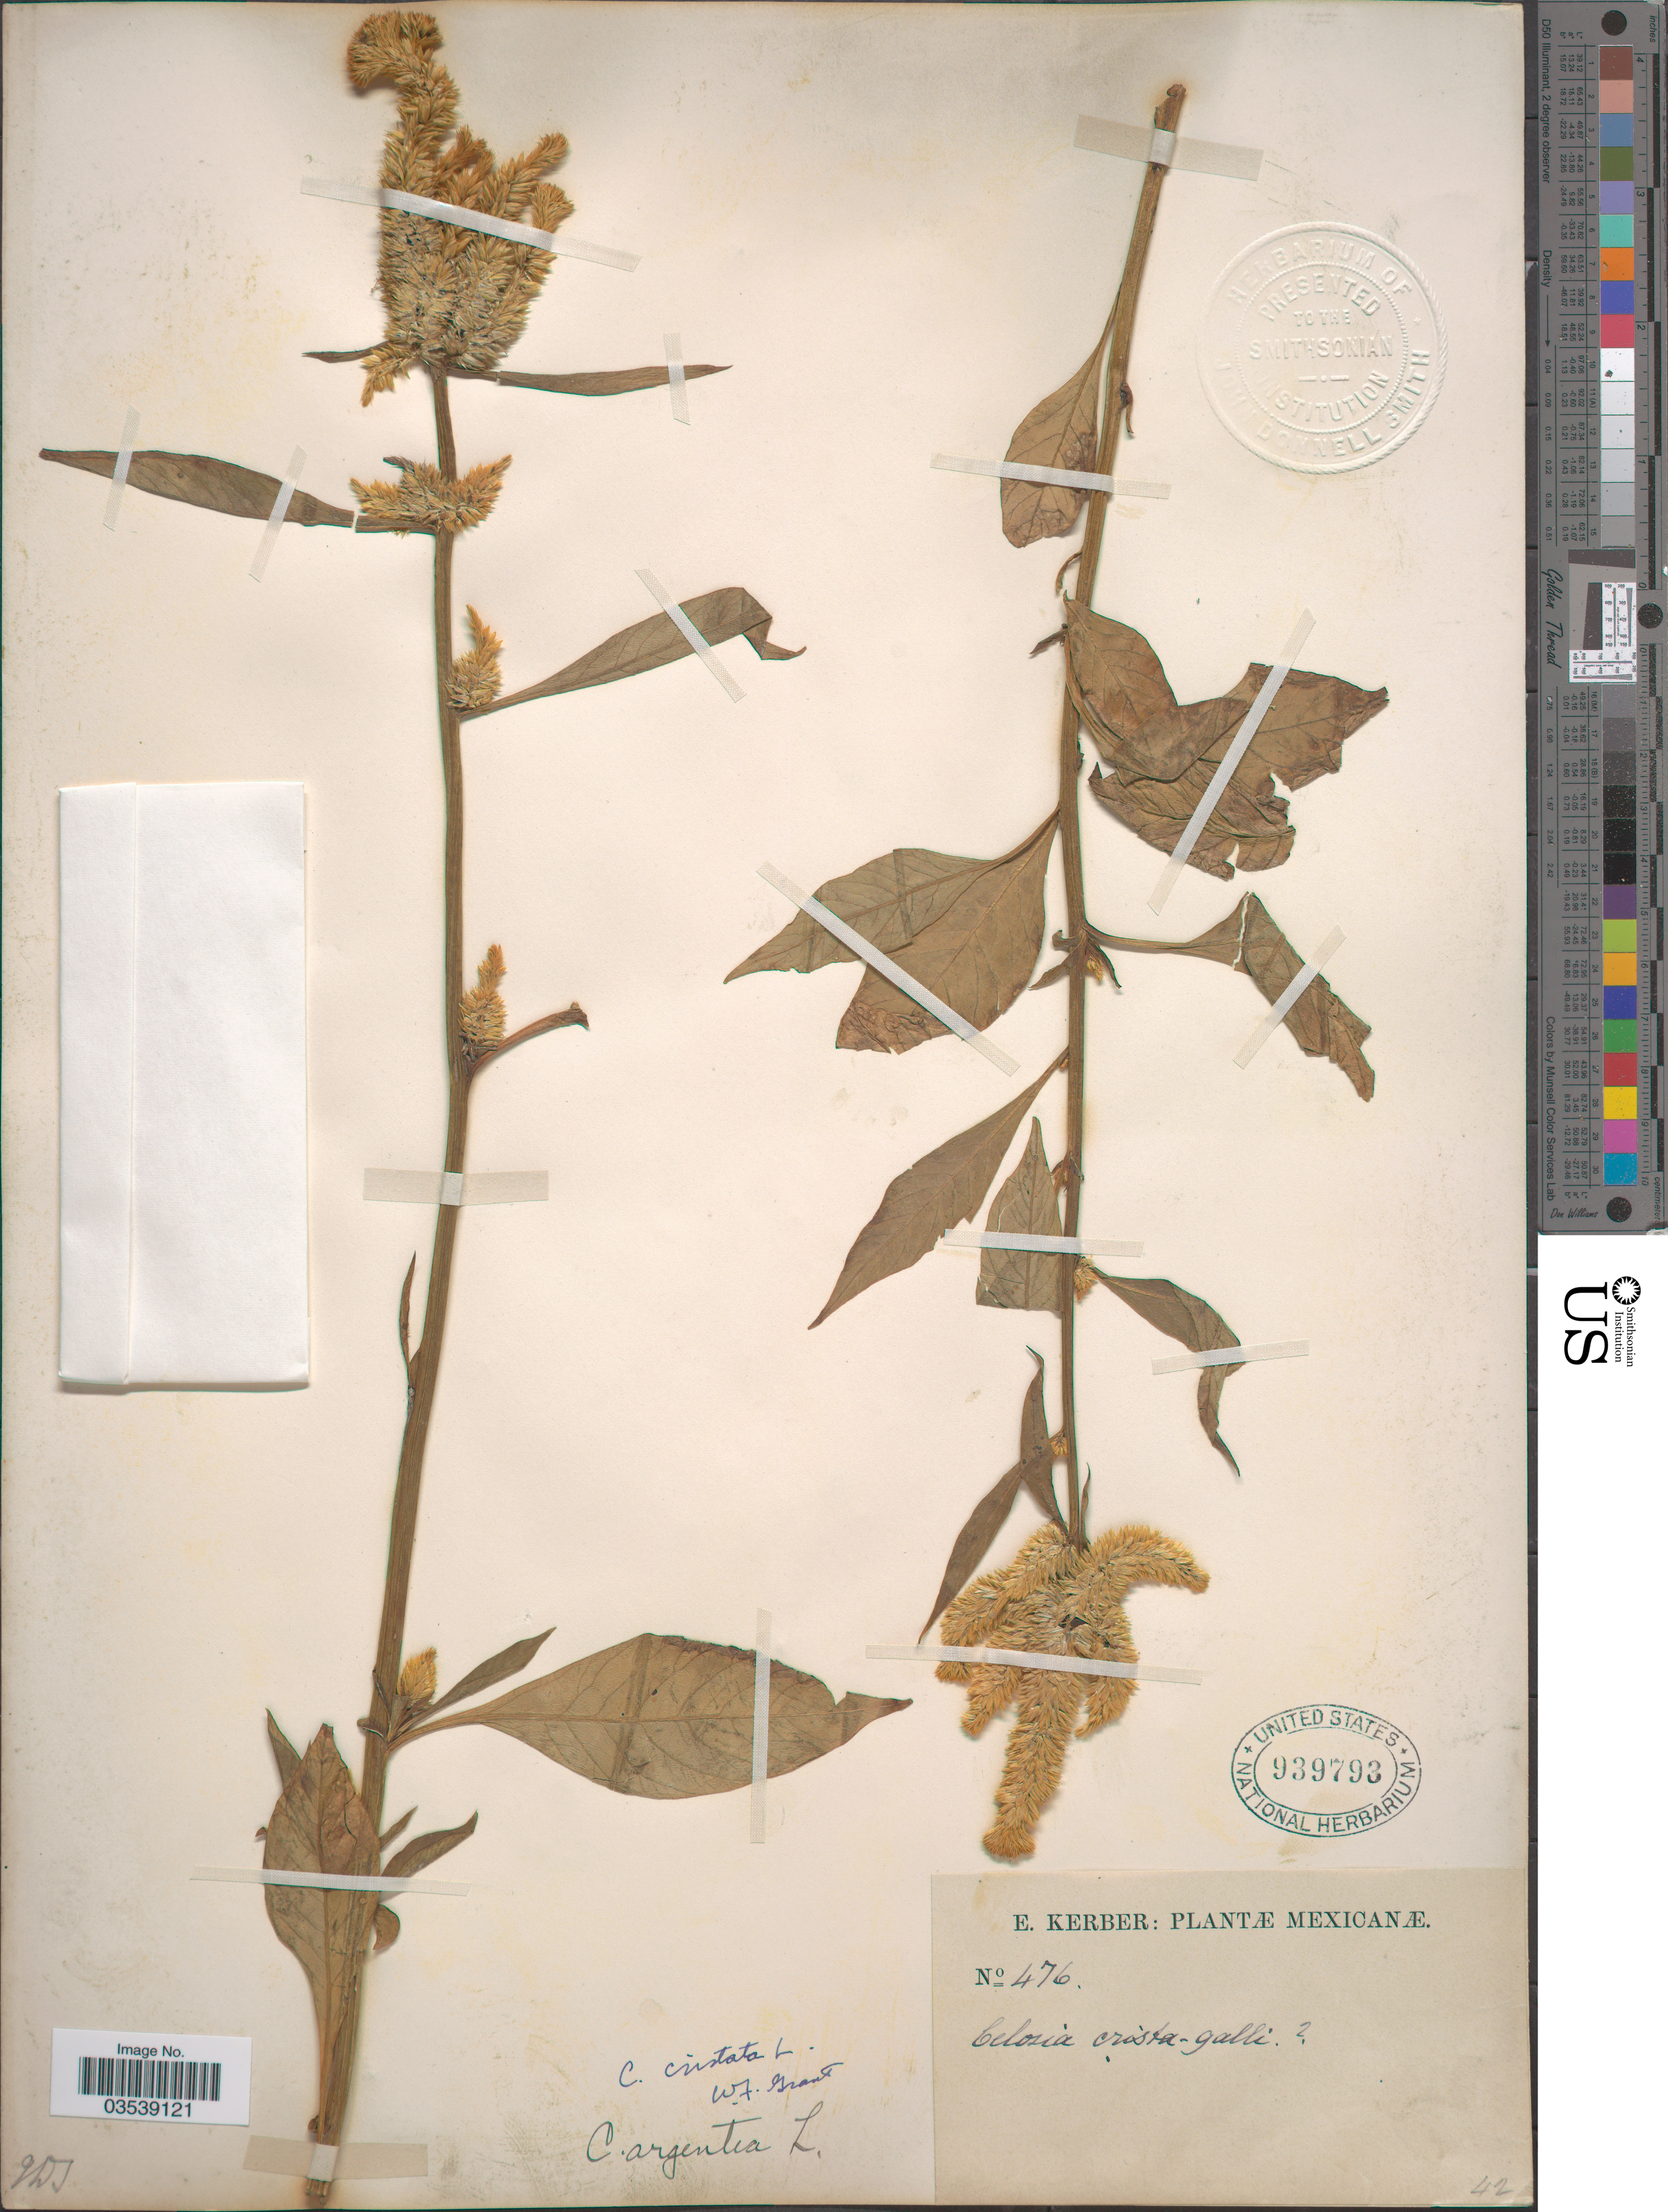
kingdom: Plantae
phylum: Tracheophyta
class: Magnoliopsida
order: Caryophyllales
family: Amaranthaceae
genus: Celosia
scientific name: Celosia cristata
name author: L.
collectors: E. Kerber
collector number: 476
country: Mexico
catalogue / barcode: US 939793